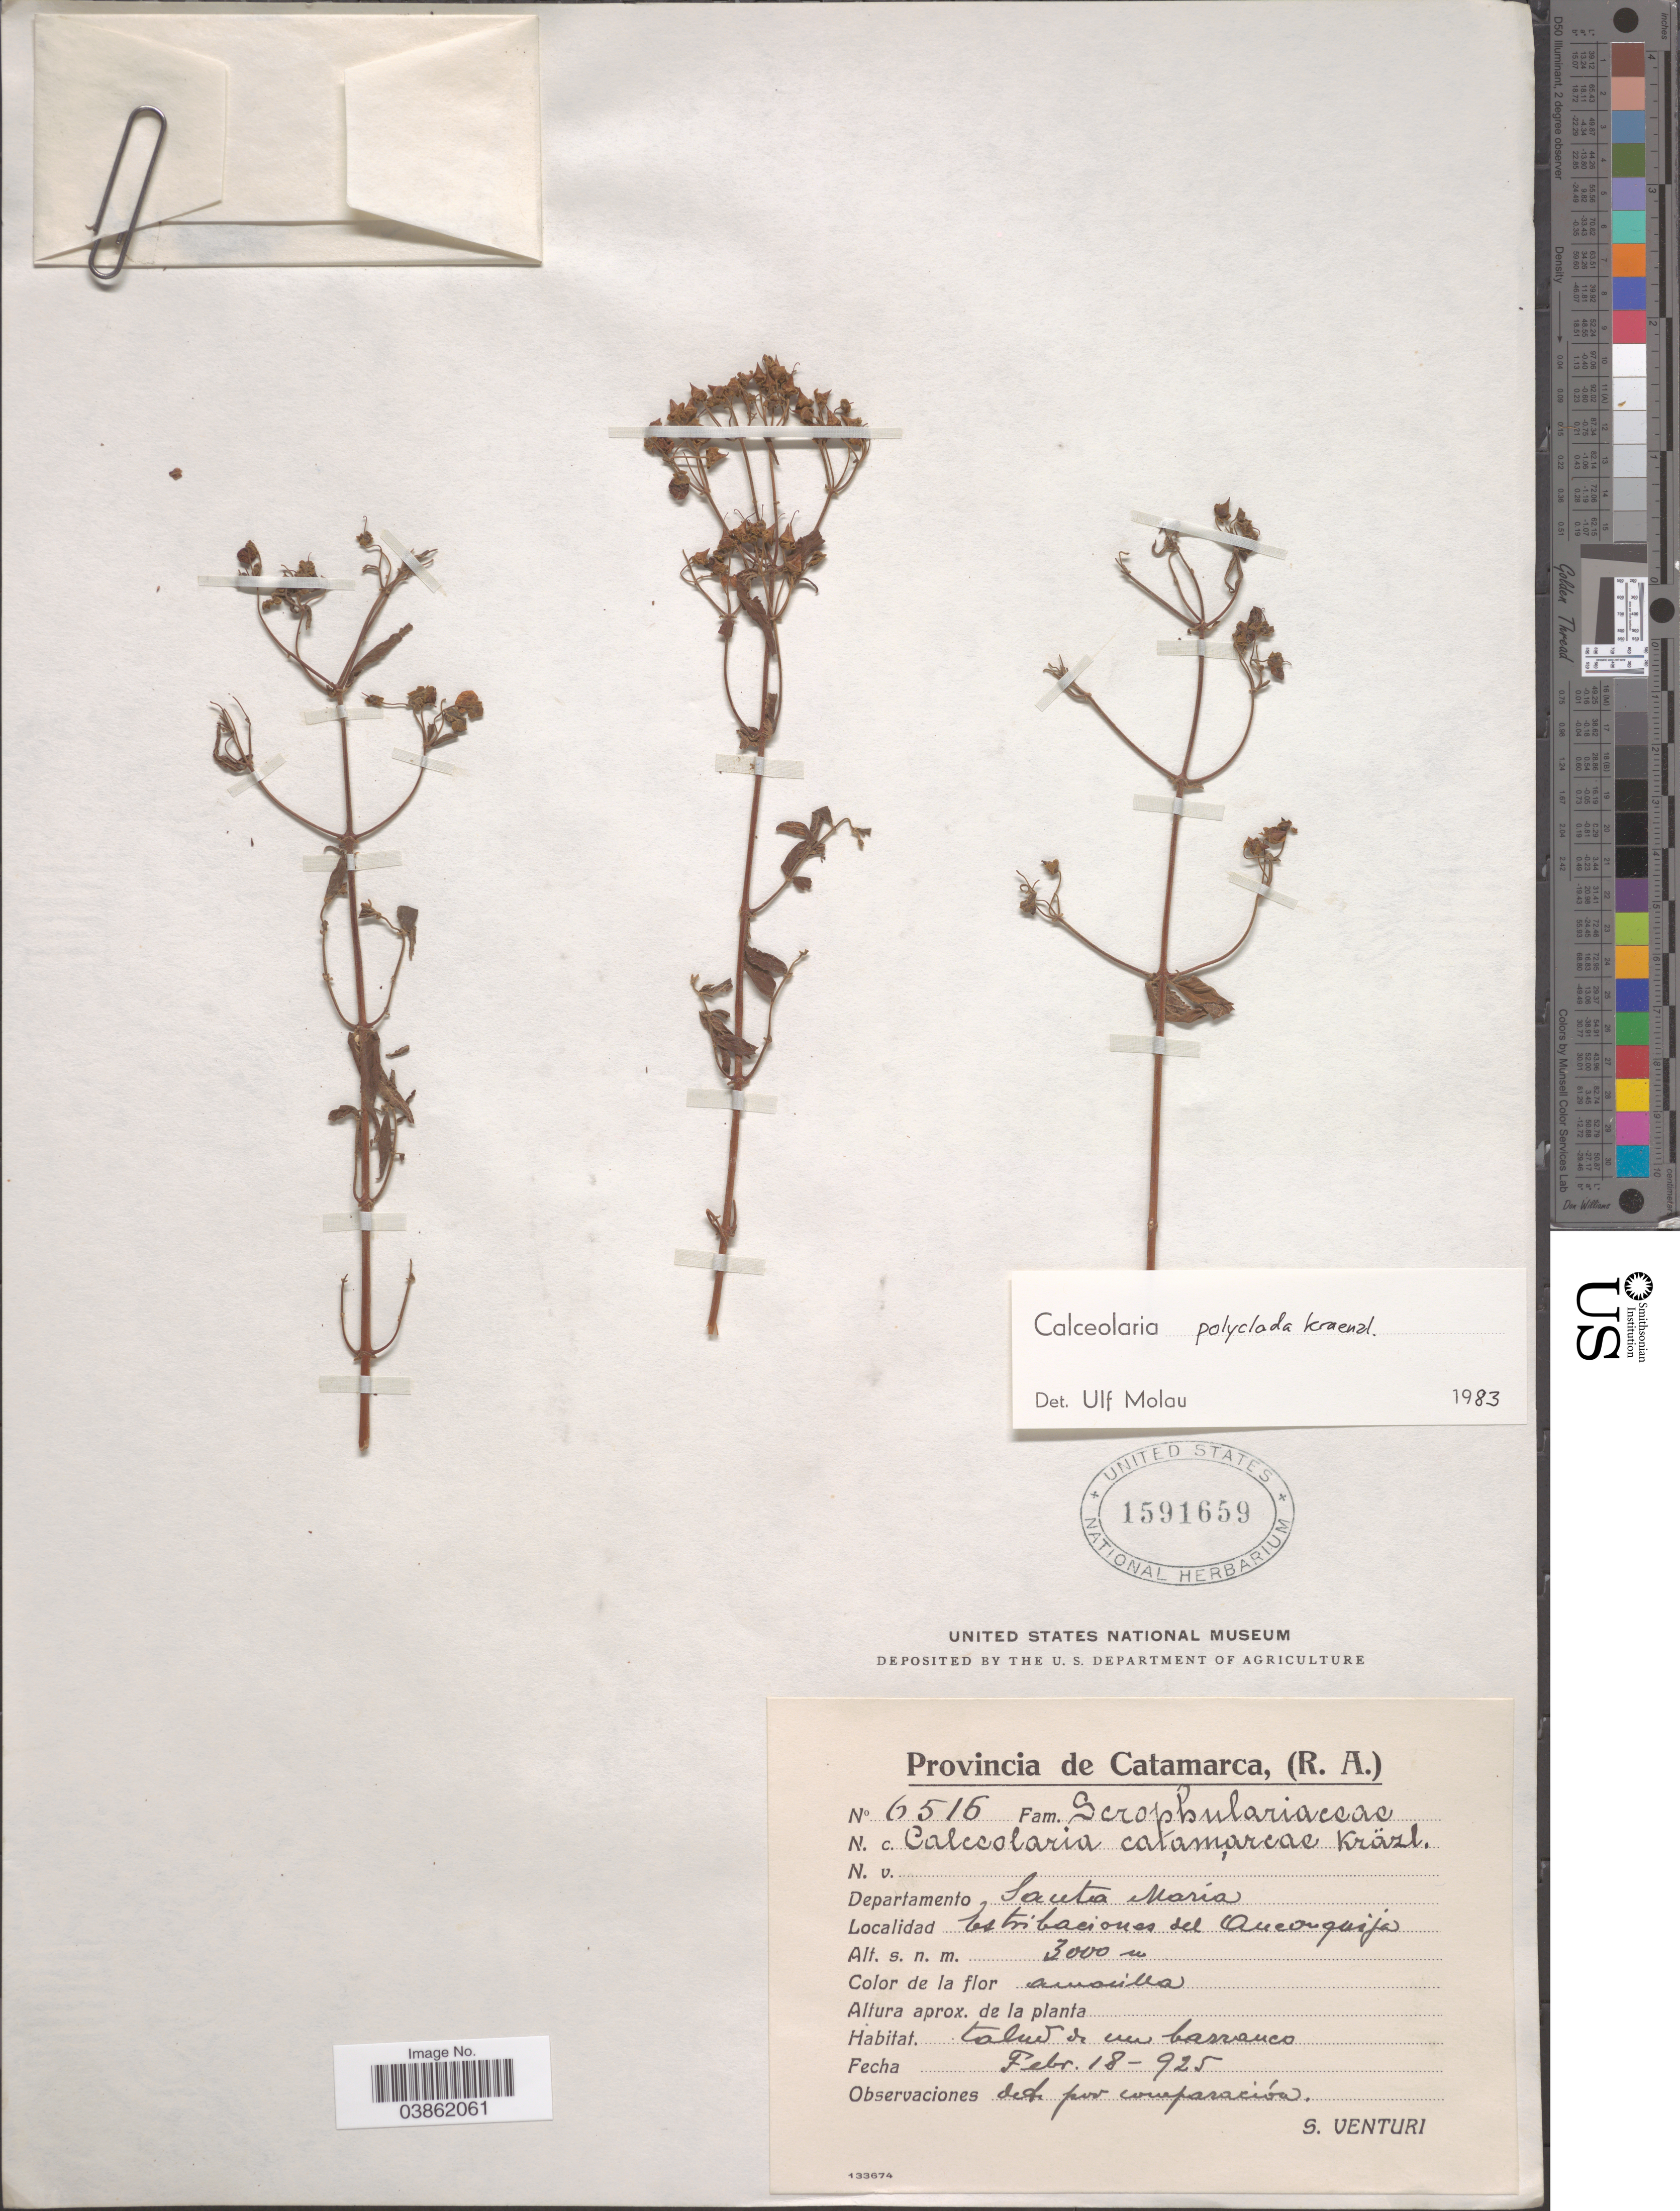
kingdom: Plantae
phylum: Tracheophyta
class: Magnoliopsida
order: Lamiales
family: Calceolariaceae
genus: Calceolaria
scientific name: Calceolaria polyclada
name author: Kraenzl.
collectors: S. Venturi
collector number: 6516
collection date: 1925-02-18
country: Argentina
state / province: Catamarca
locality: Departamento Santa Maria. Estribaciones del Anconquija.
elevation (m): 3000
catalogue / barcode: US 1591659